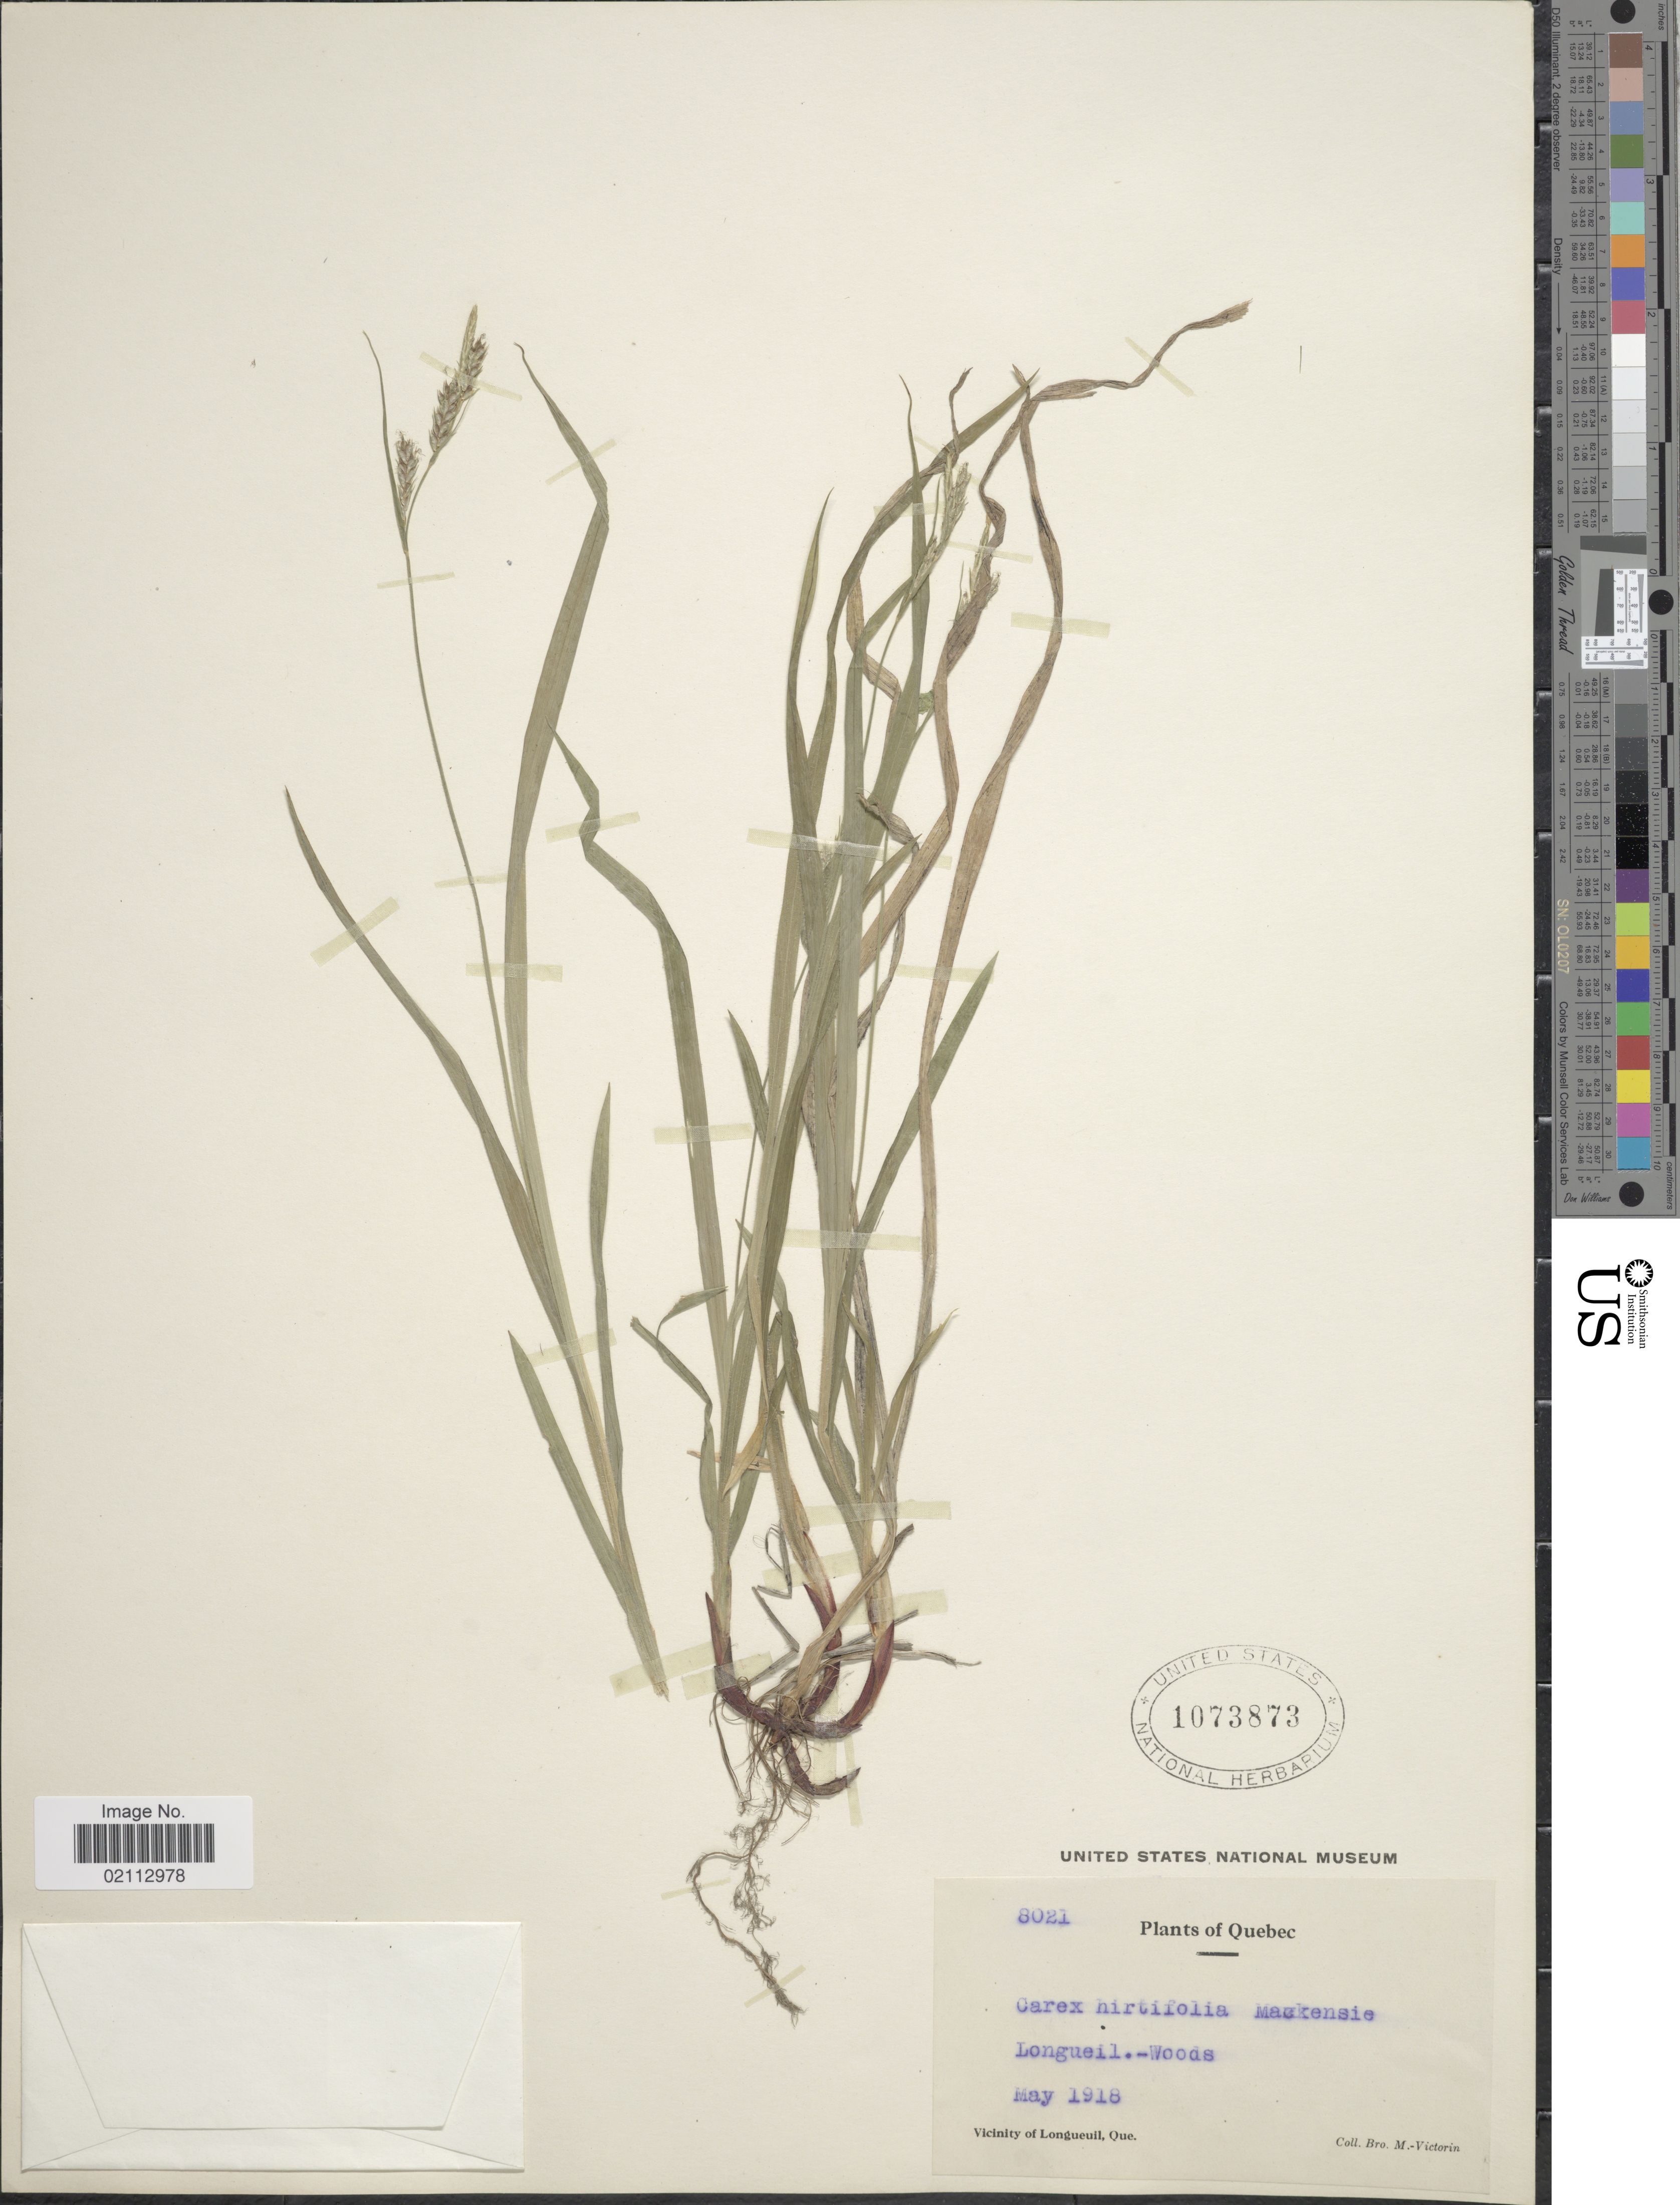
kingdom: Plantae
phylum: Tracheophyta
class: Liliopsida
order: Poales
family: Cyperaceae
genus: Carex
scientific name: Carex hirtifolia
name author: Mack.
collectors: Fr. Marie-Victorin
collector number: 8021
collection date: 1918-05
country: Canada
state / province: Quebec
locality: Longueil. Vicinity of Longueuil, Que.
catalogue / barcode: US 1073873